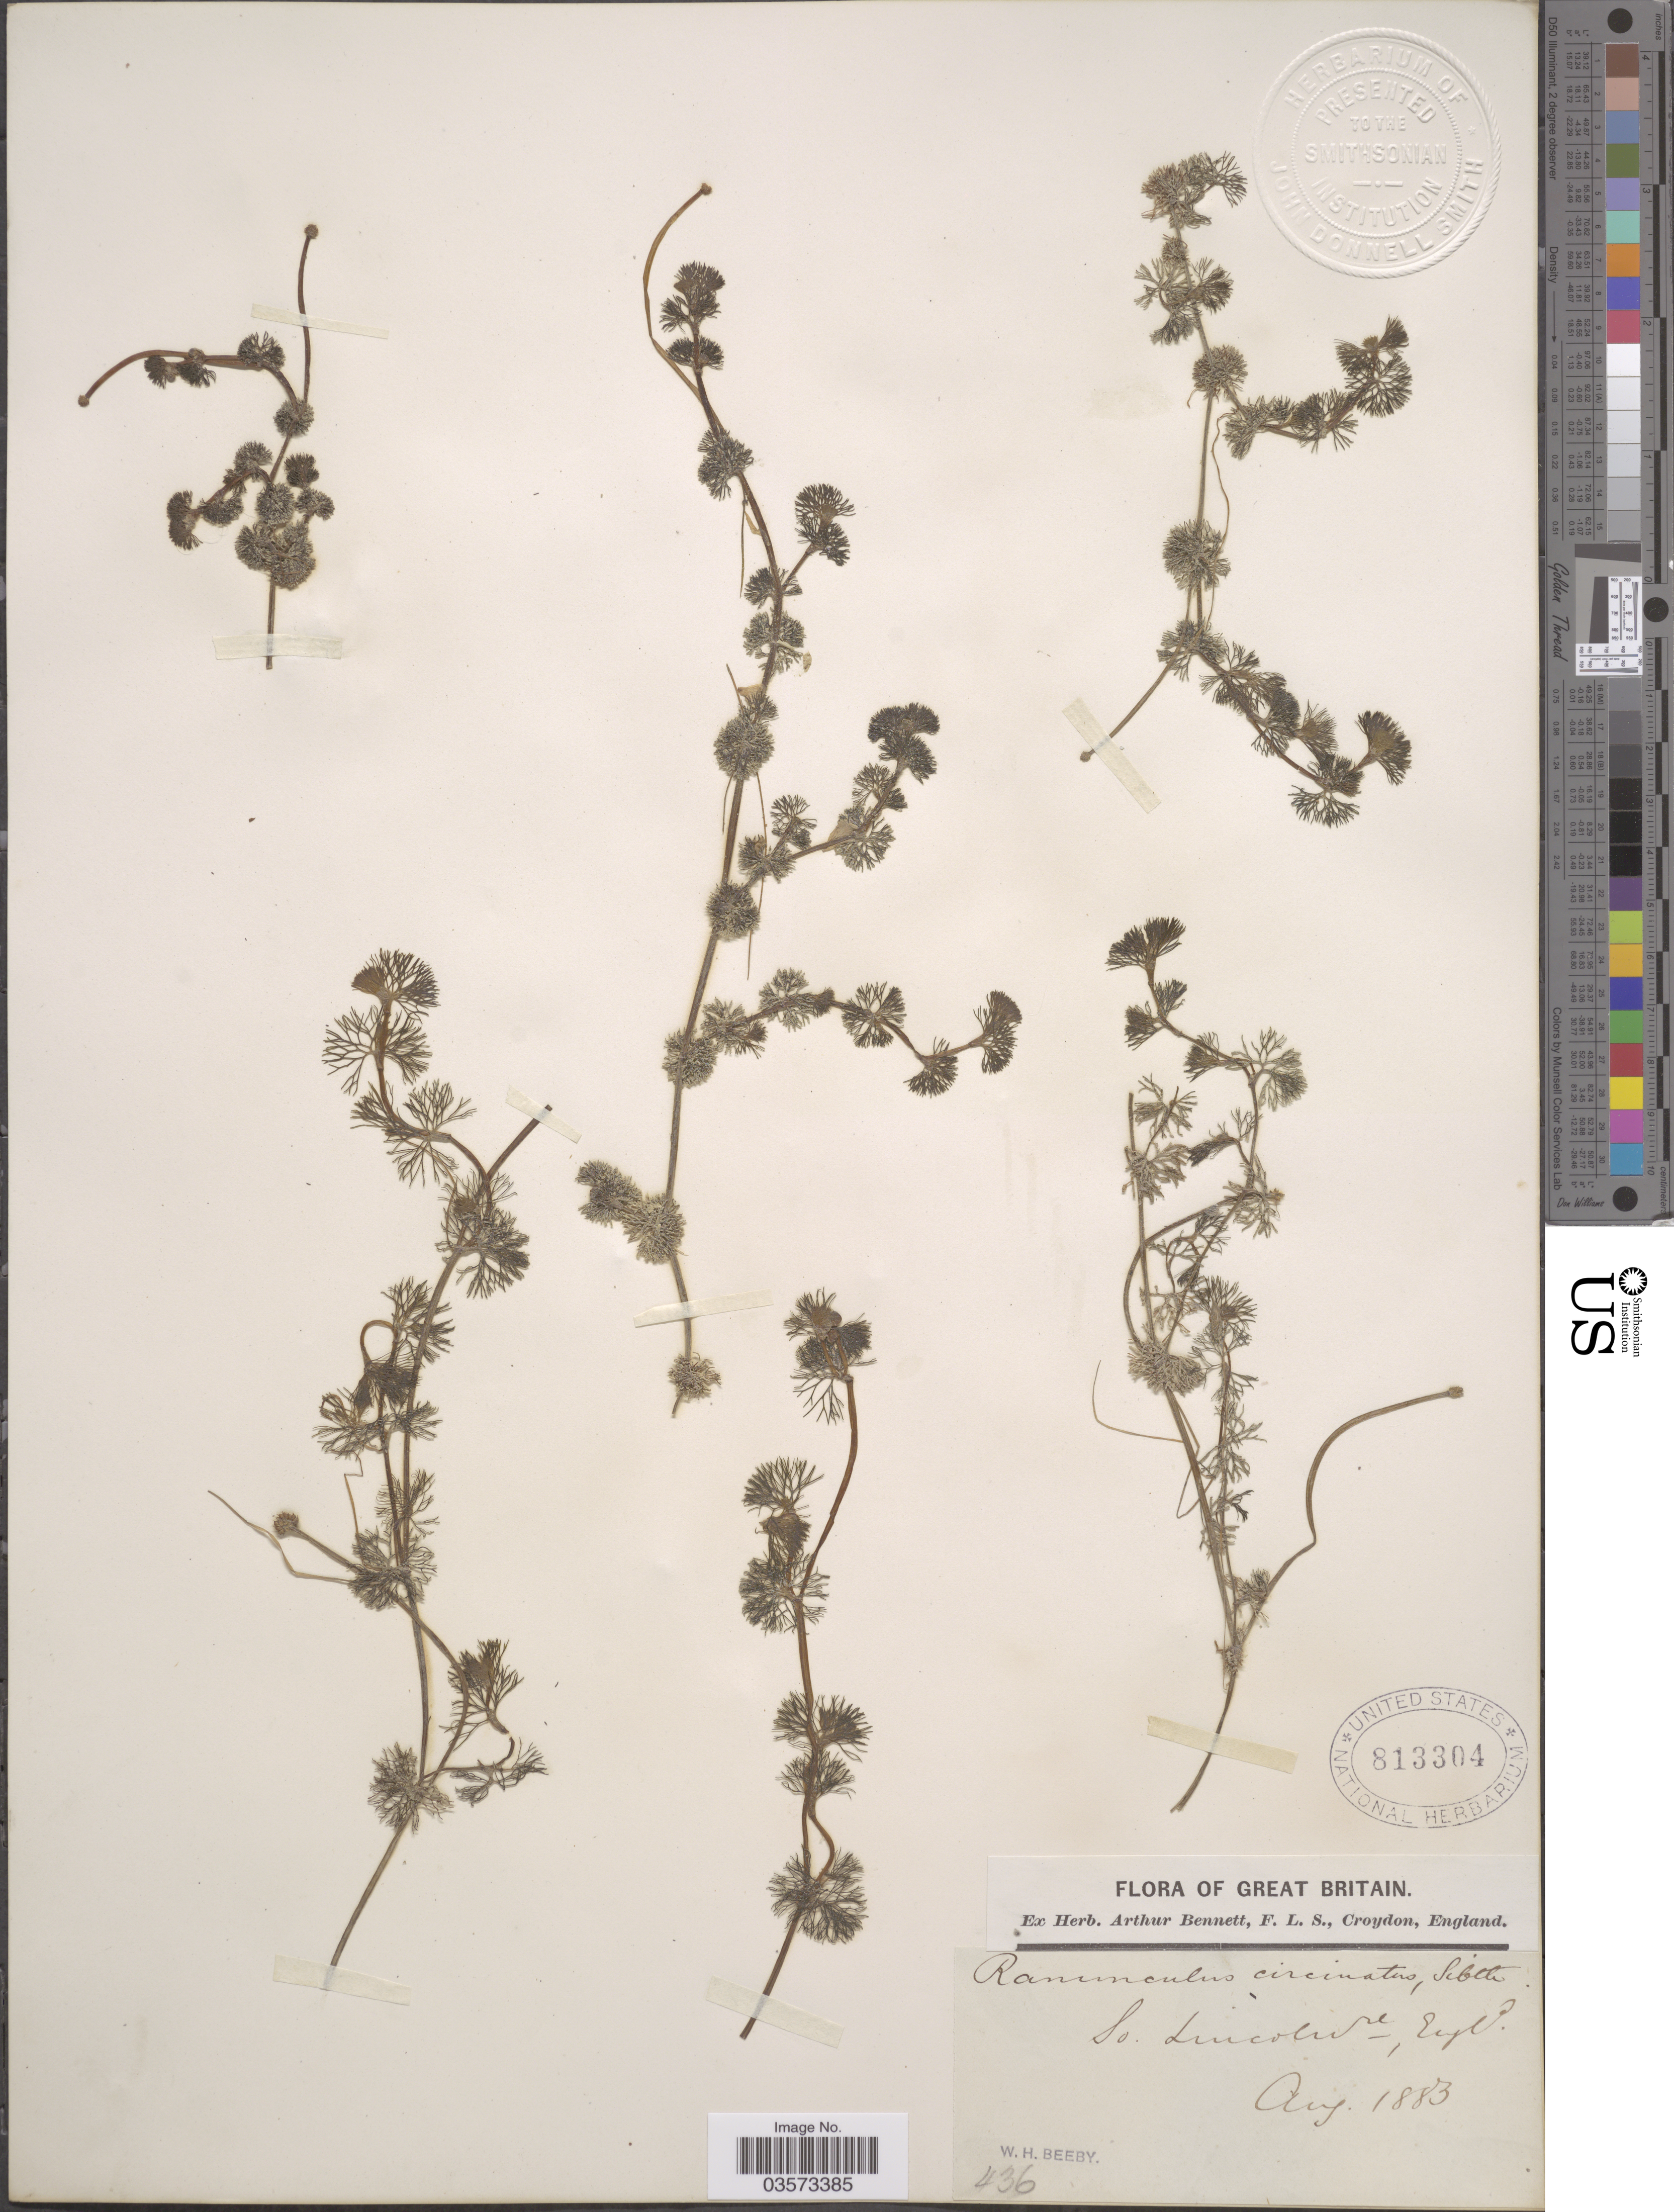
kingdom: Plantae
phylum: Tracheophyta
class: Magnoliopsida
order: Ranunculales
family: Ranunculaceae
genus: Ranunculus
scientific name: Ranunculus circinatus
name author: Sibth.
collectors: W. Beeby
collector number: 436*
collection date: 1883-08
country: United Kingdom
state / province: England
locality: Great Britain. So. Lincoln, Engl.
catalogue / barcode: US 813304